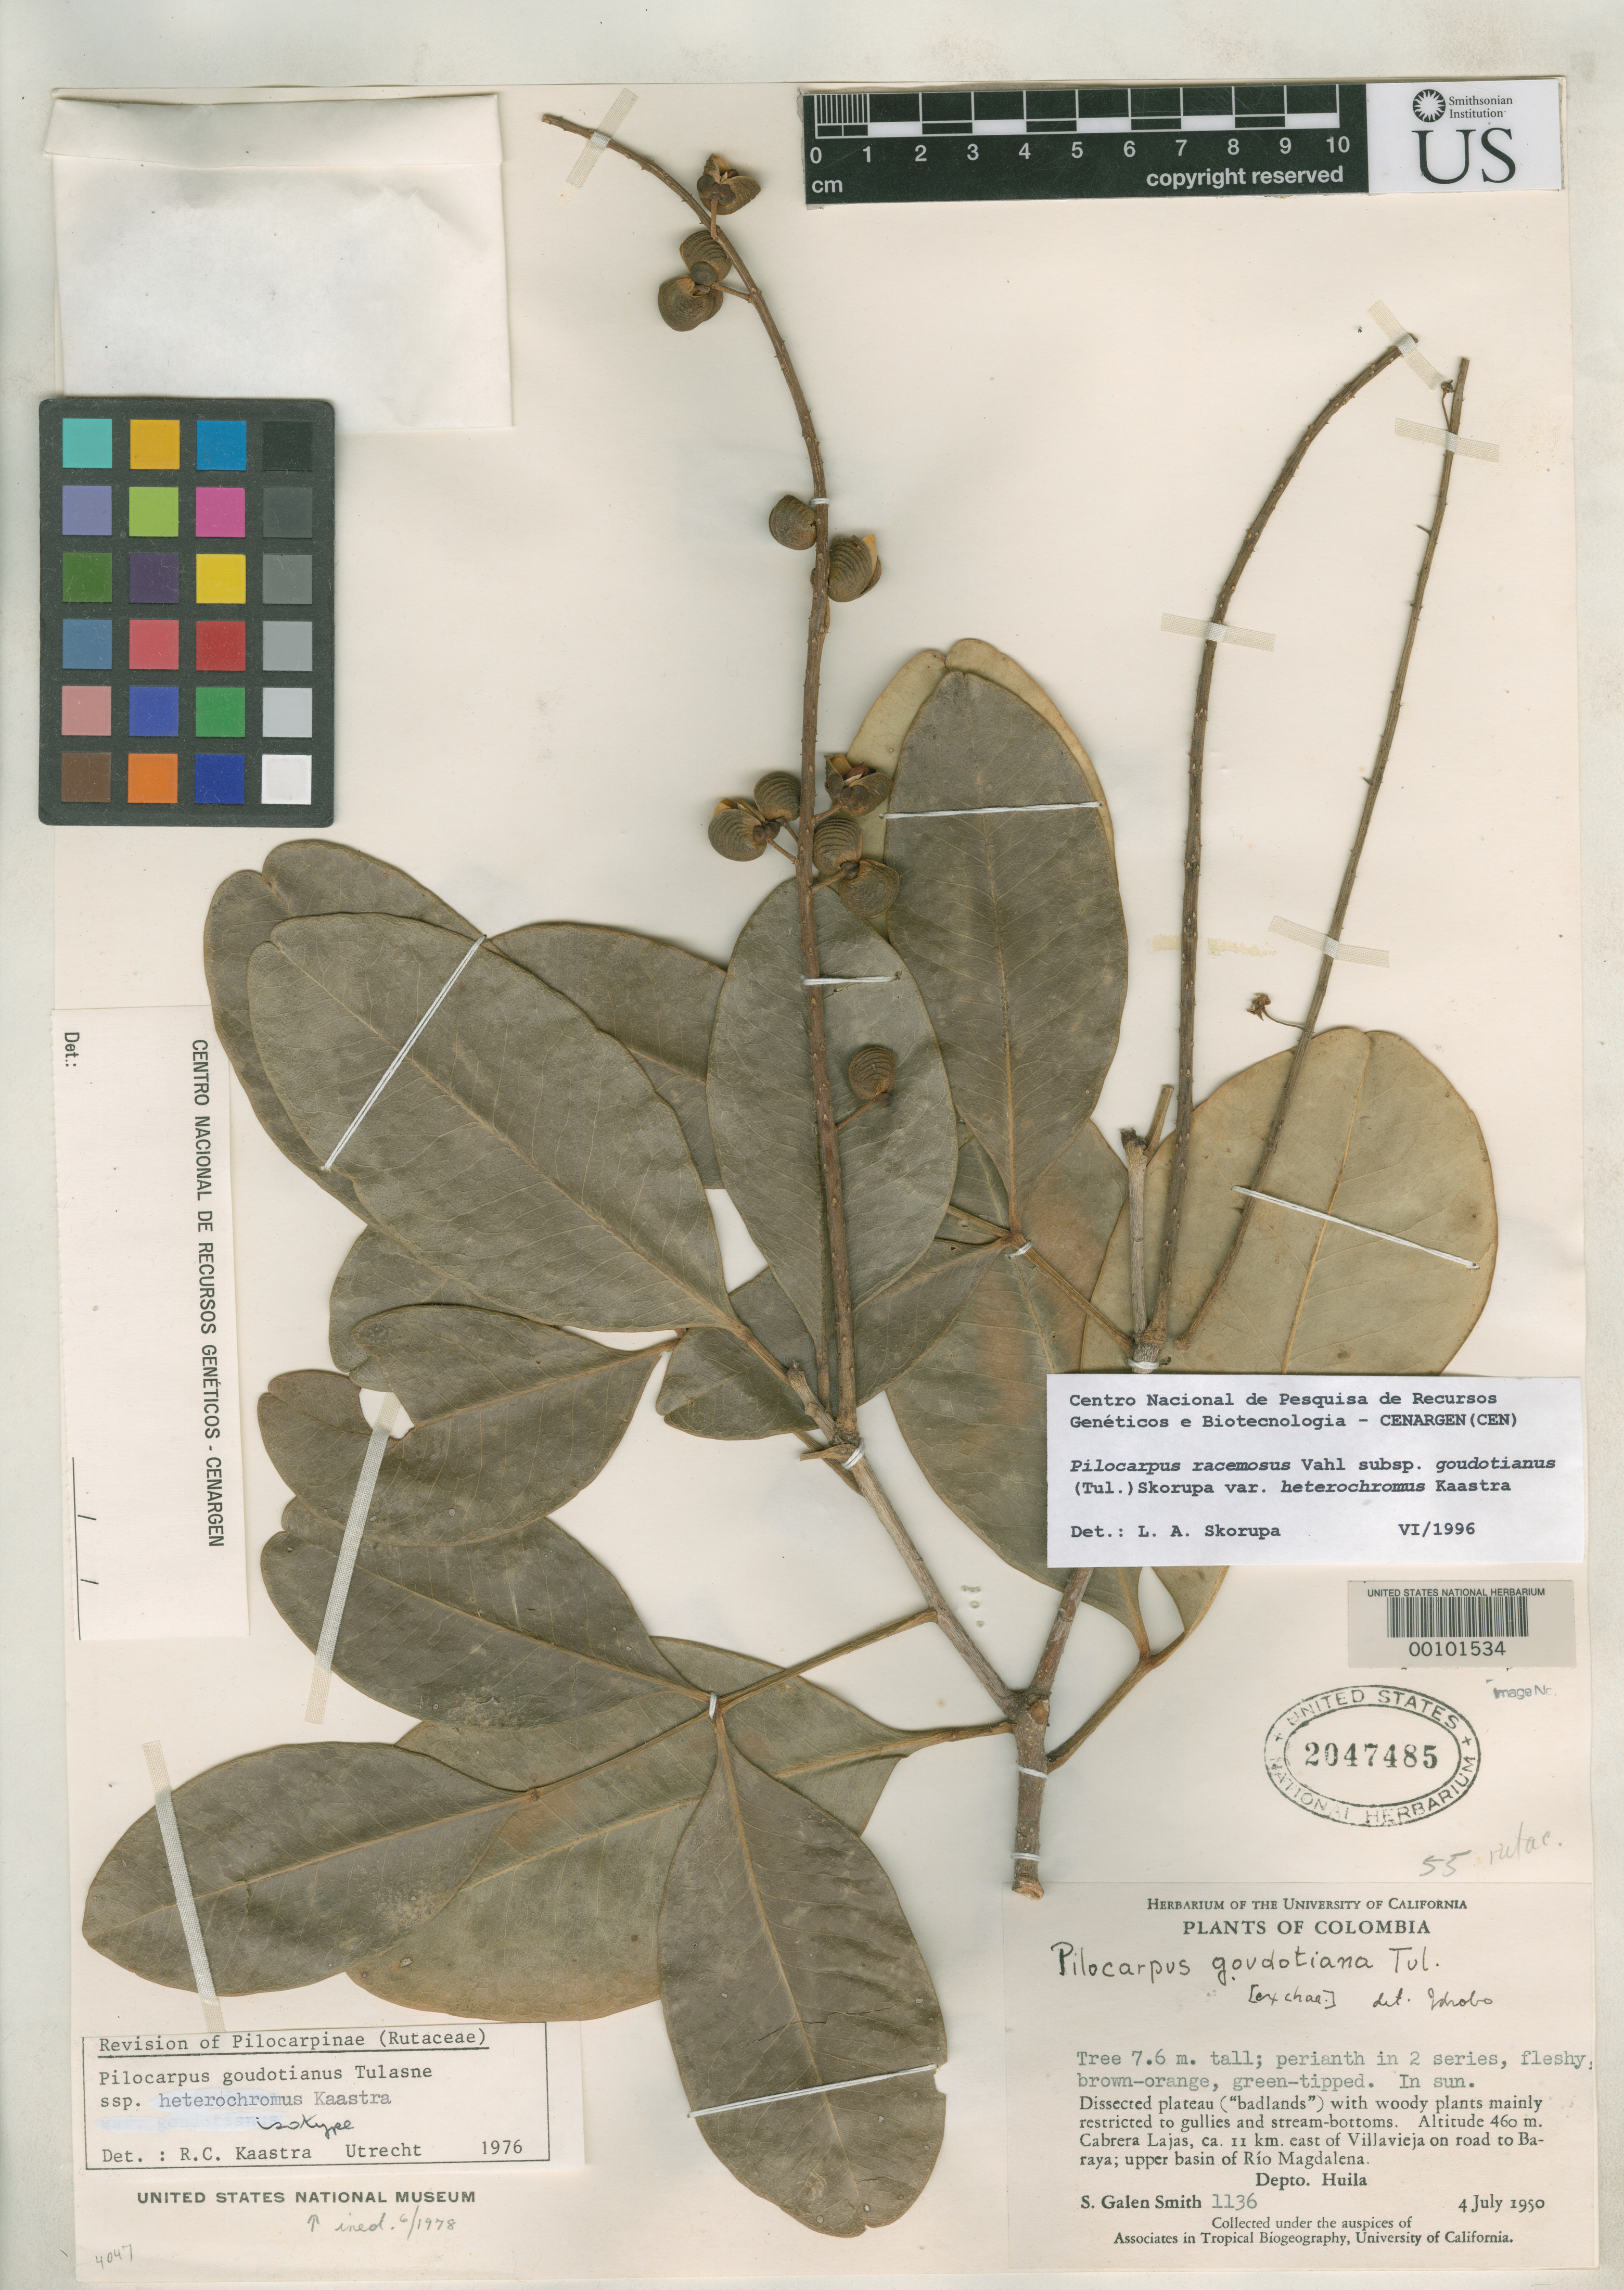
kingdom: Plantae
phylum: Tracheophyta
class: Magnoliopsida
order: Sapindales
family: Rutaceae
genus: Pilocarpus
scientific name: Pilocarpus goudotianus subsp. heterochromus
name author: Kaastra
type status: Isotype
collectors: S. G. Smith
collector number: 1136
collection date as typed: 04 Jul 1950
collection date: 1950-07-04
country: Colombia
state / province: Huila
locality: Cabrea Lajas, ca. 11 km E of Villa Vieja on road to Baraya, upper Basin of Rio Magdalena.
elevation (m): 460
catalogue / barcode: US 2047485